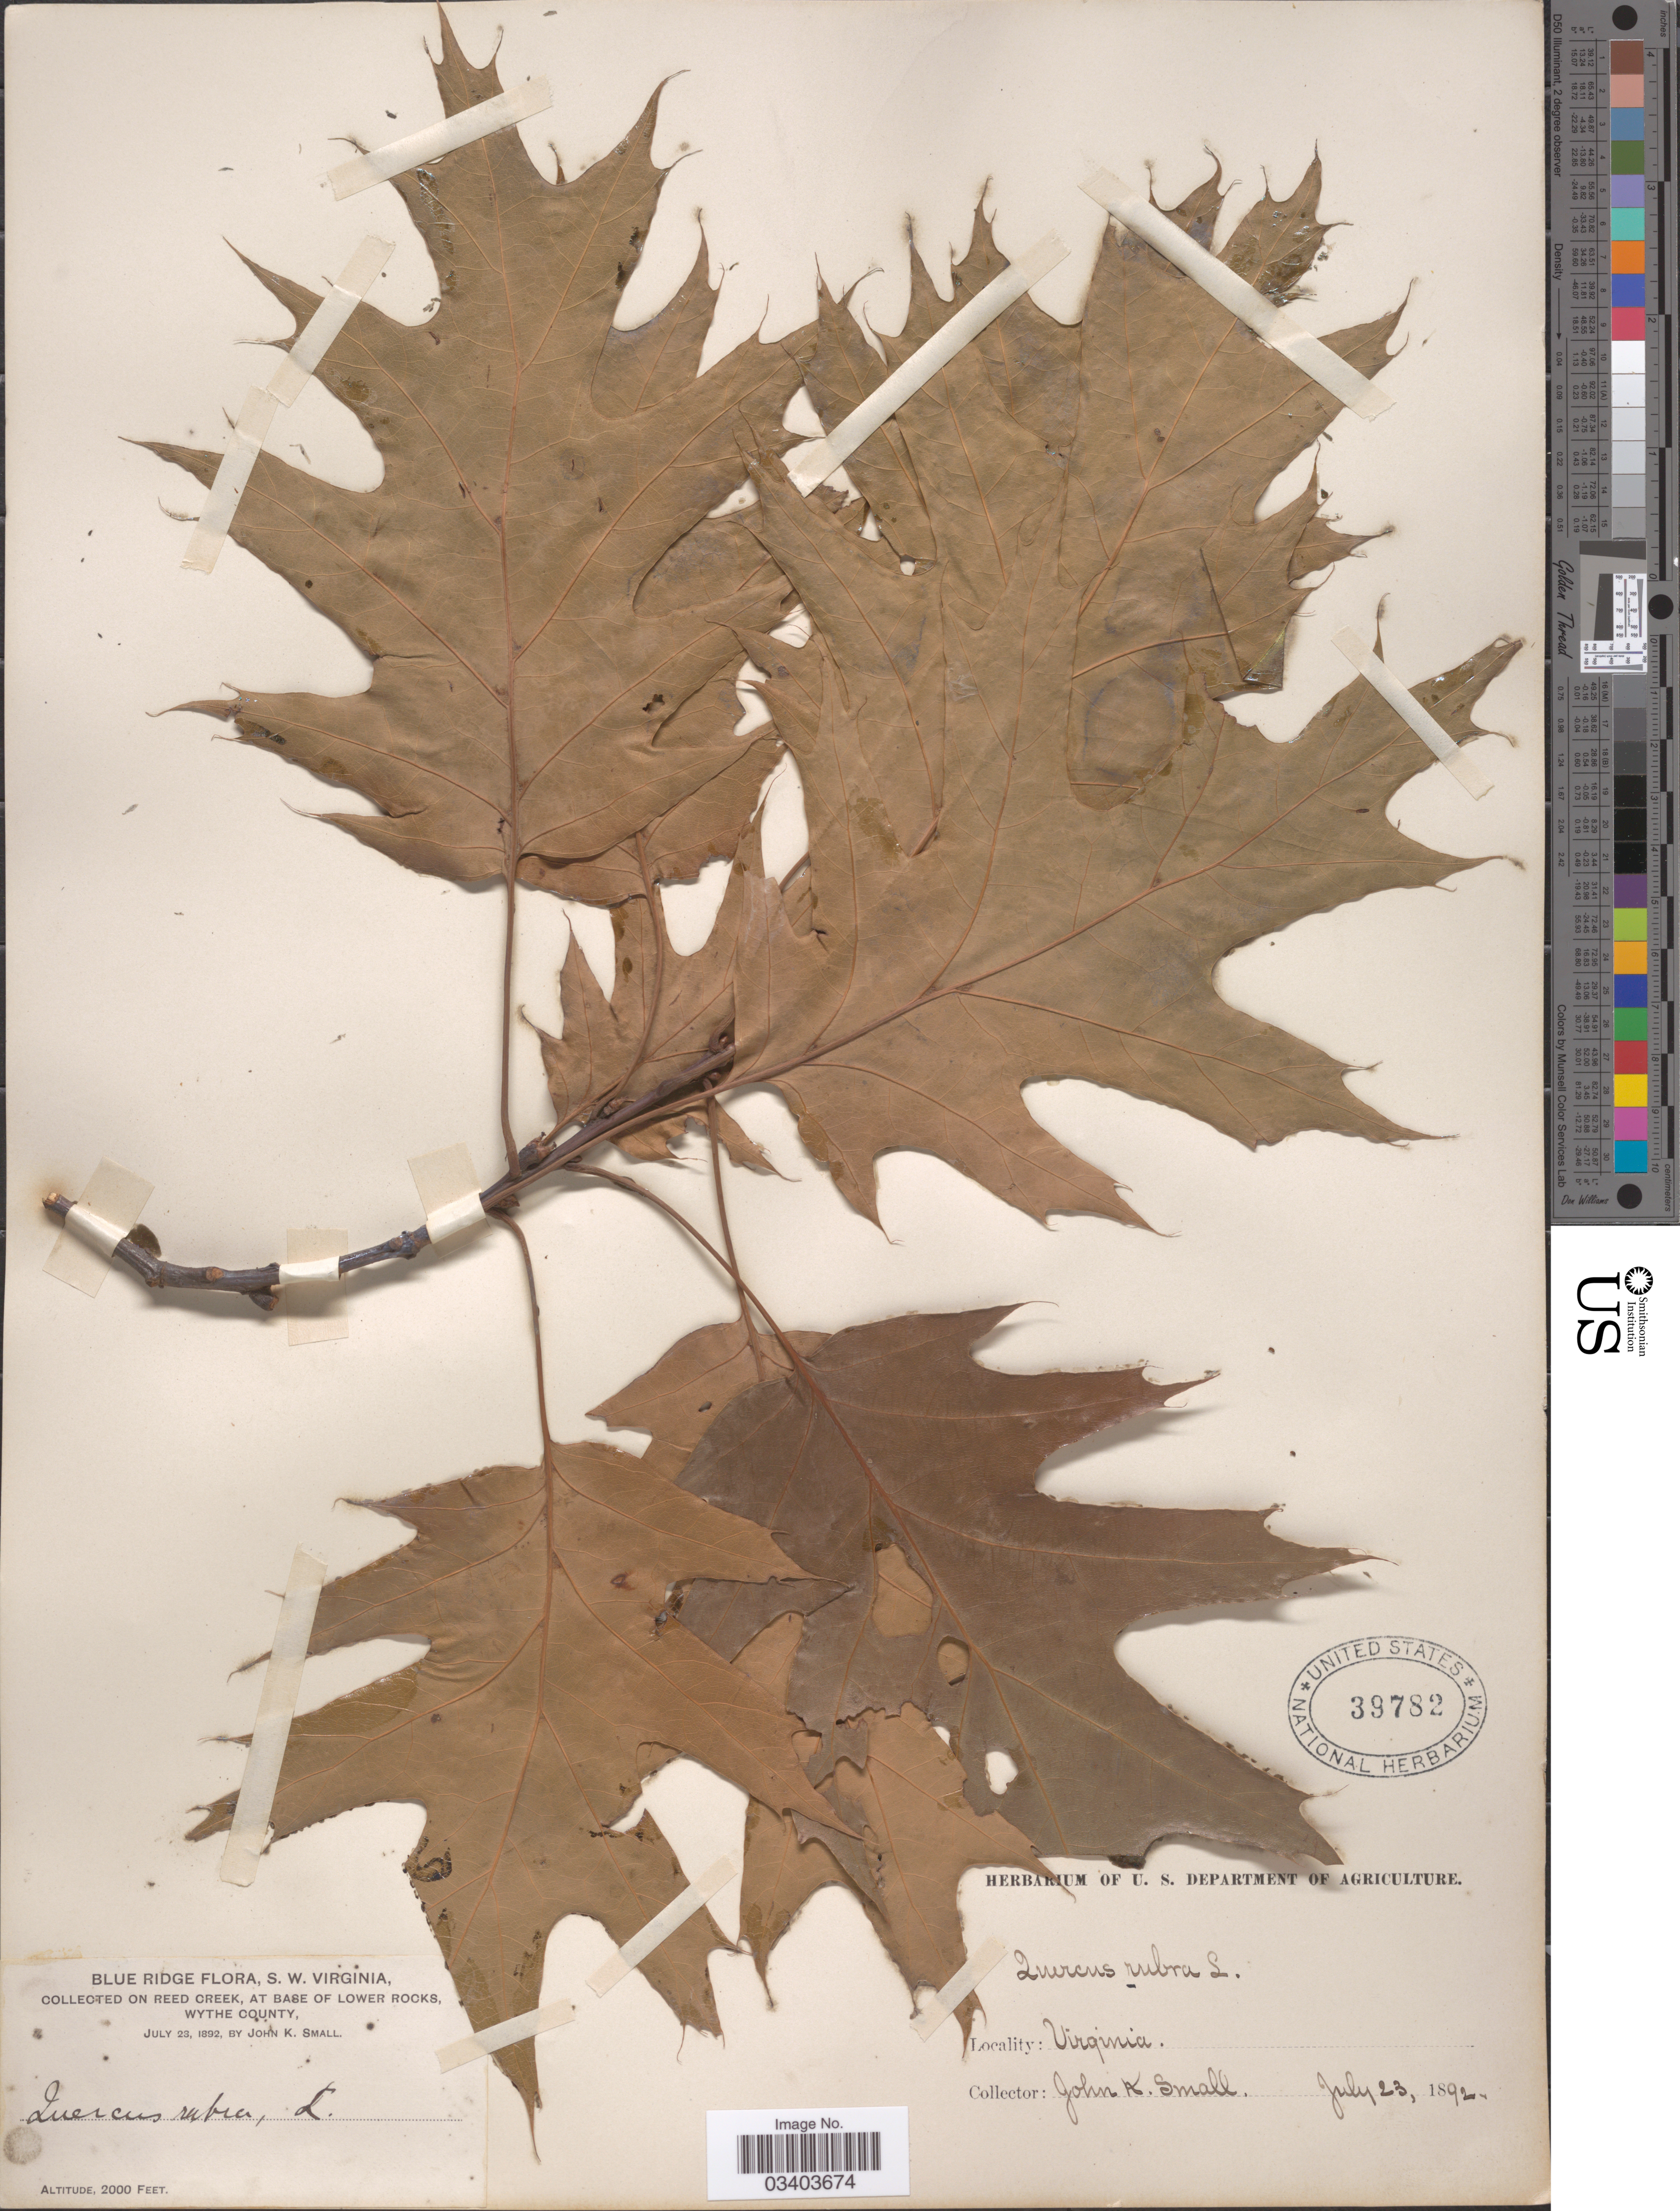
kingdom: Plantae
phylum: Tracheophyta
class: Magnoliopsida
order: Fagales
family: Fagaceae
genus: Quercus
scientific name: Quercus borealis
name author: F. Michx.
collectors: J. K. Small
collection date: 1892-07-23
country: United States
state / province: Virginia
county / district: Wythe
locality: Blue Ridge, S. W. Virginia. Reed Creek, at base of Lower Rocks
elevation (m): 610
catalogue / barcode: US 39782